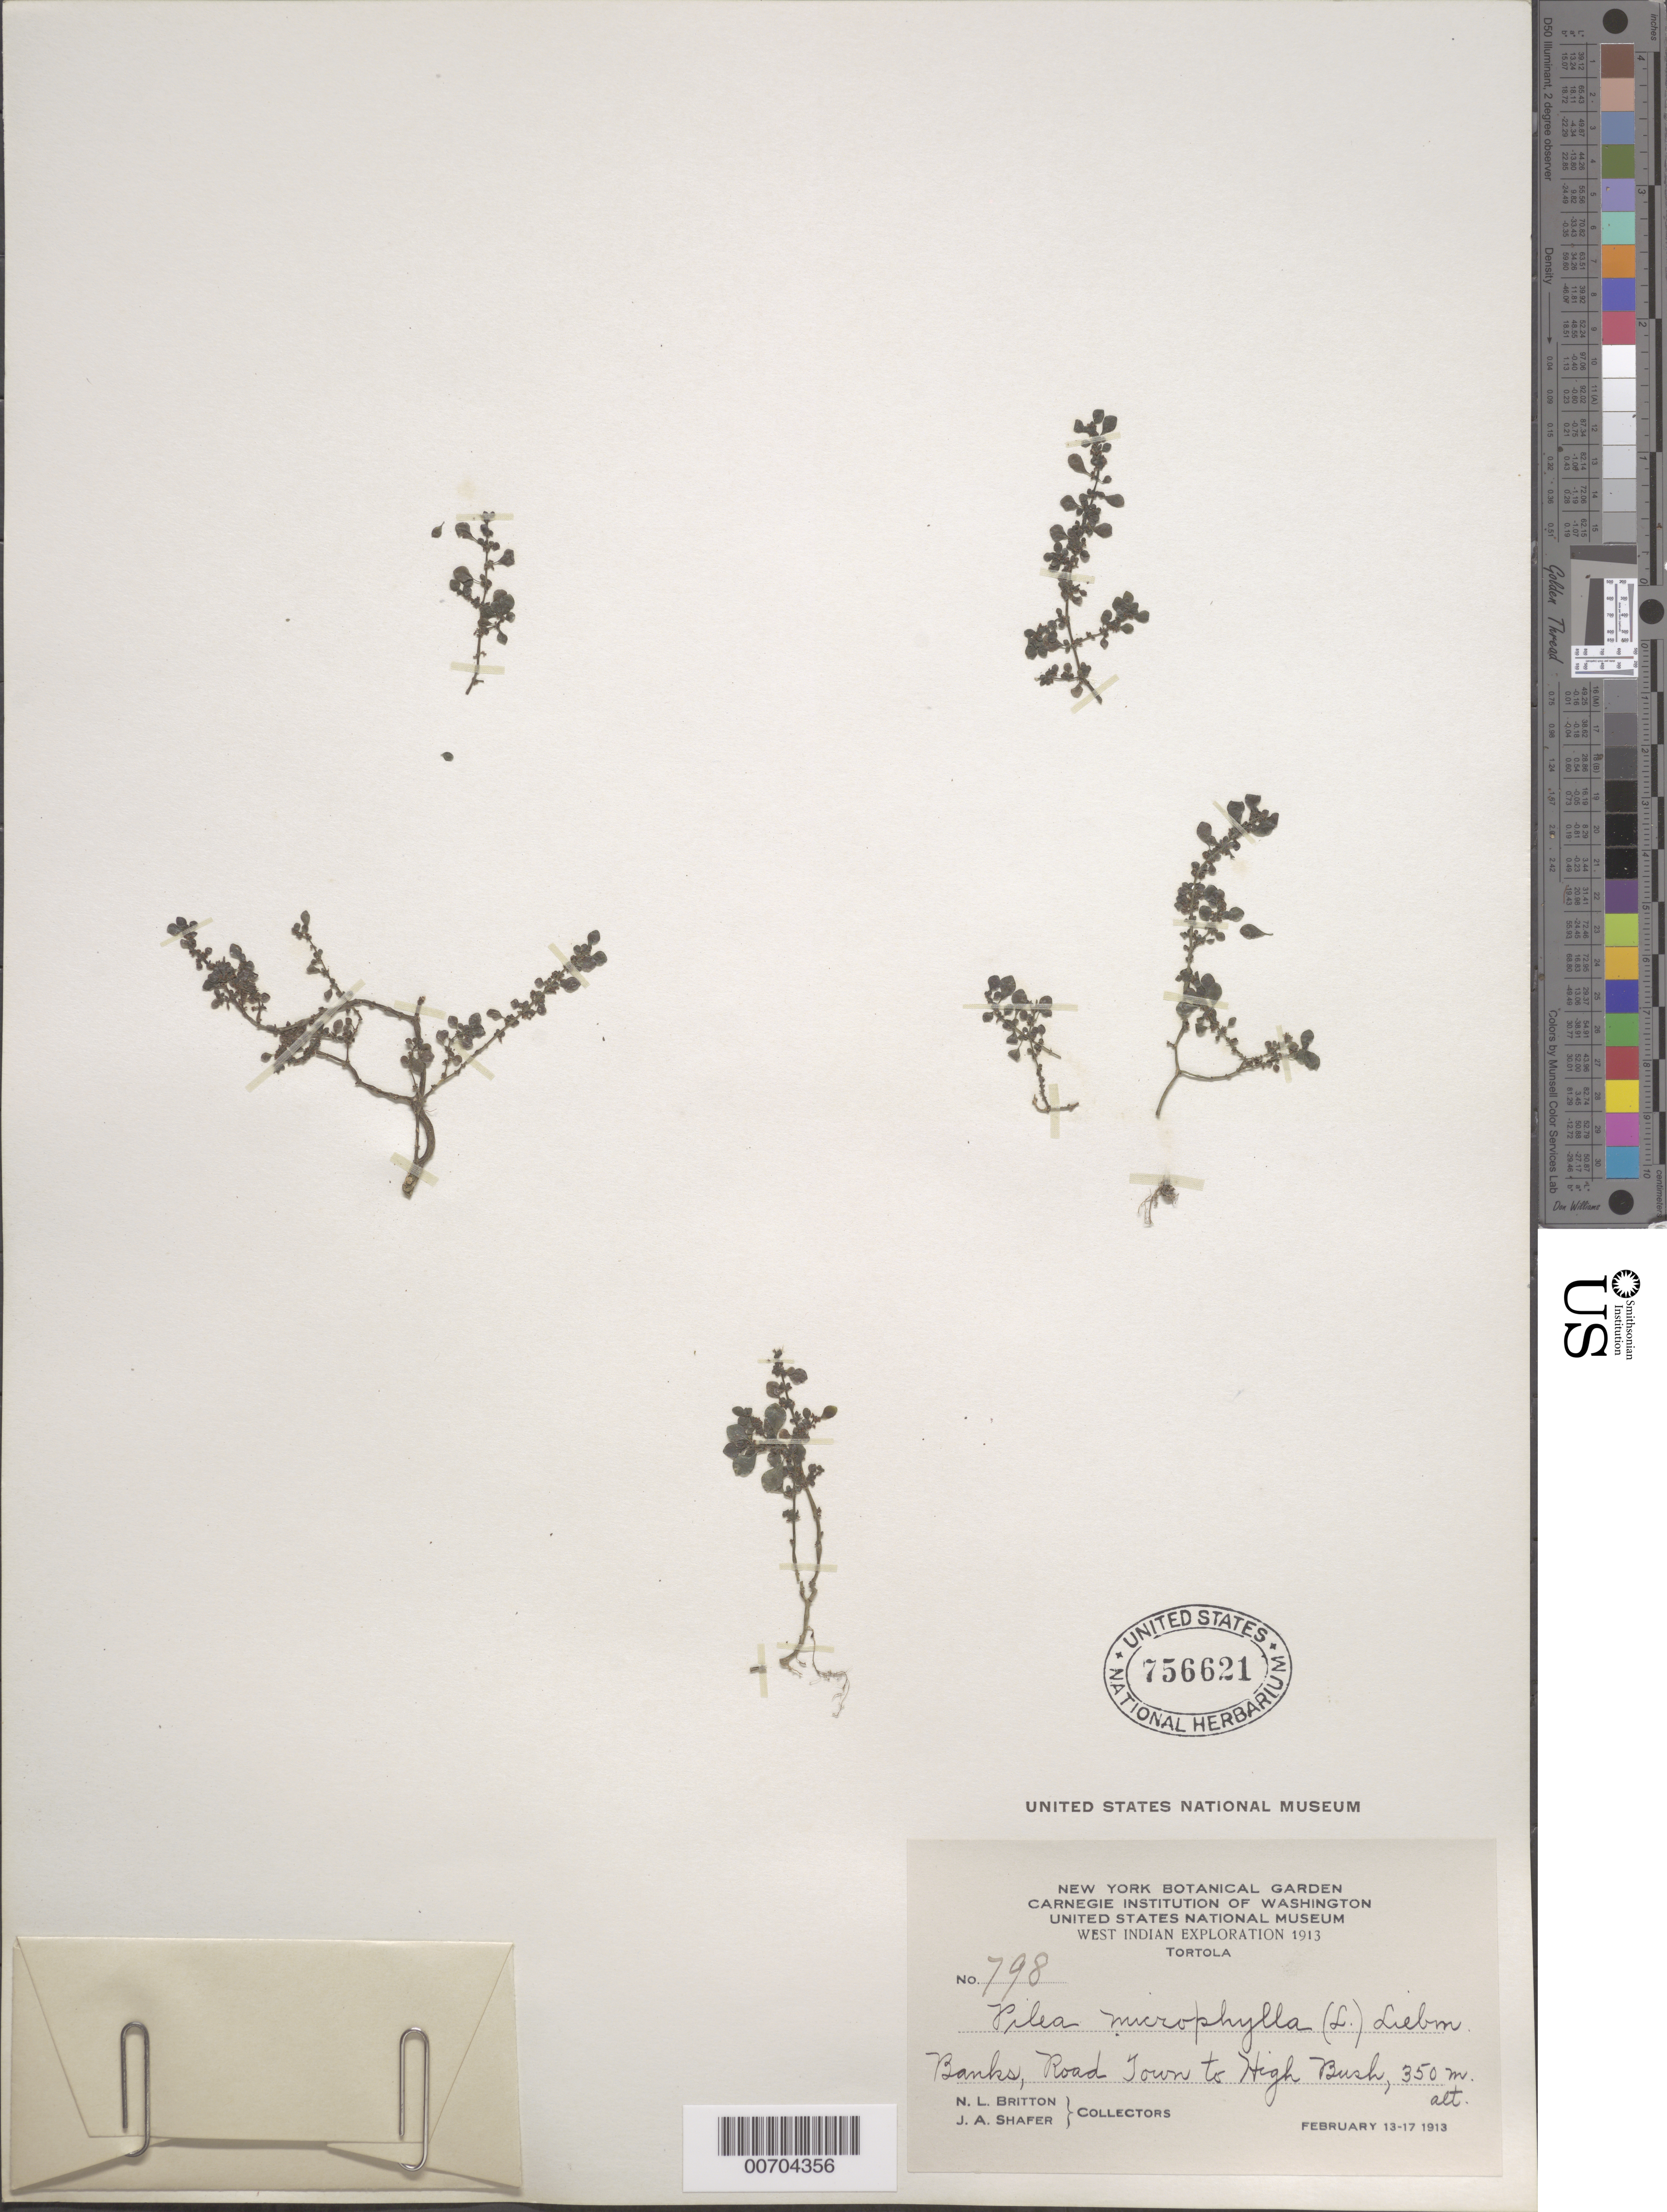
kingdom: Plantae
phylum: Tracheophyta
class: Magnoliopsida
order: Rosales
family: Urticaceae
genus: Pilea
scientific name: Pilea microphylla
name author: (L.) Liebm.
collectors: N. Britton & J. A. Shafer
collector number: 798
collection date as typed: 13 Feb 1913 to 17 Feb 1913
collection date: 1913-02-13/1913-02-17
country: British Virgin Islands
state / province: Tortola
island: Tortola Island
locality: Road Town to High Bush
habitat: Banks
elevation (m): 350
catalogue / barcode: US 756621